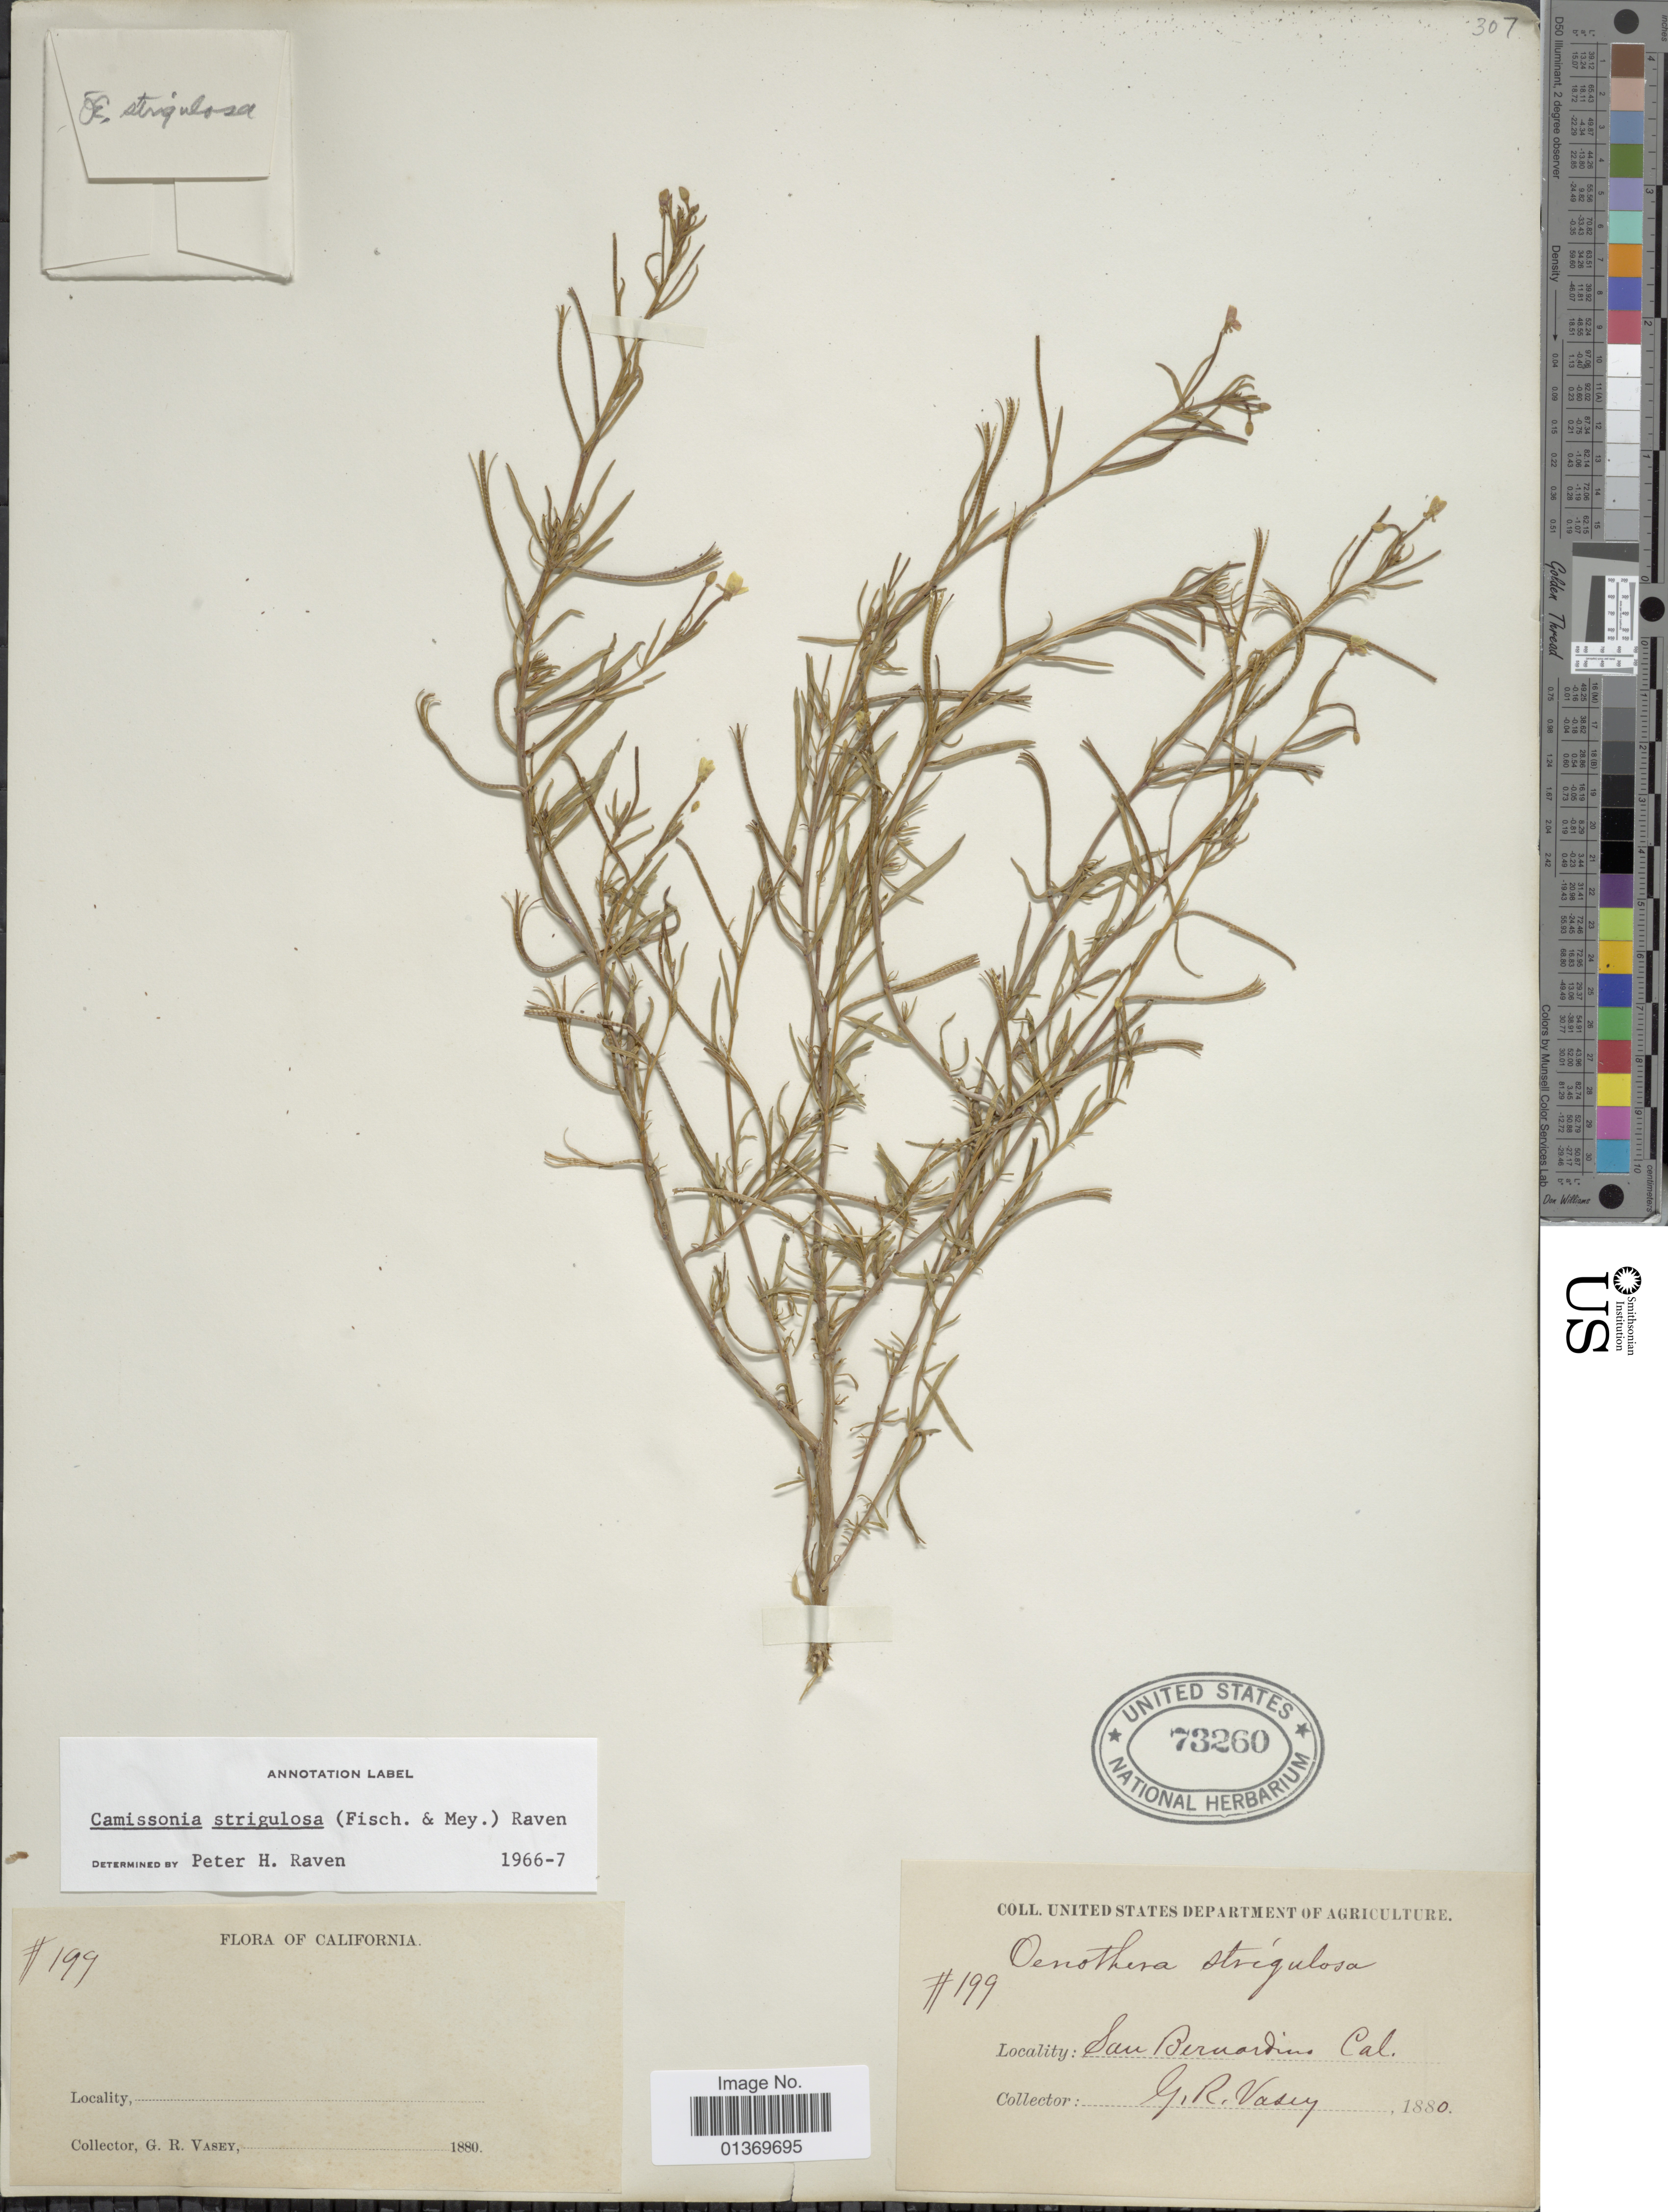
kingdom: Plantae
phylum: Tracheophyta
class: Magnoliopsida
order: Myrtales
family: Onagraceae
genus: Camissonia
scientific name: Camissonia strigulosa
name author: (Fisch. & C.A. Mey.) P.H. Raven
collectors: G. R. Vasey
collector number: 199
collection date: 1880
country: United States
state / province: California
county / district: San Bernardino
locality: San Bernardino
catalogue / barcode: US 73260